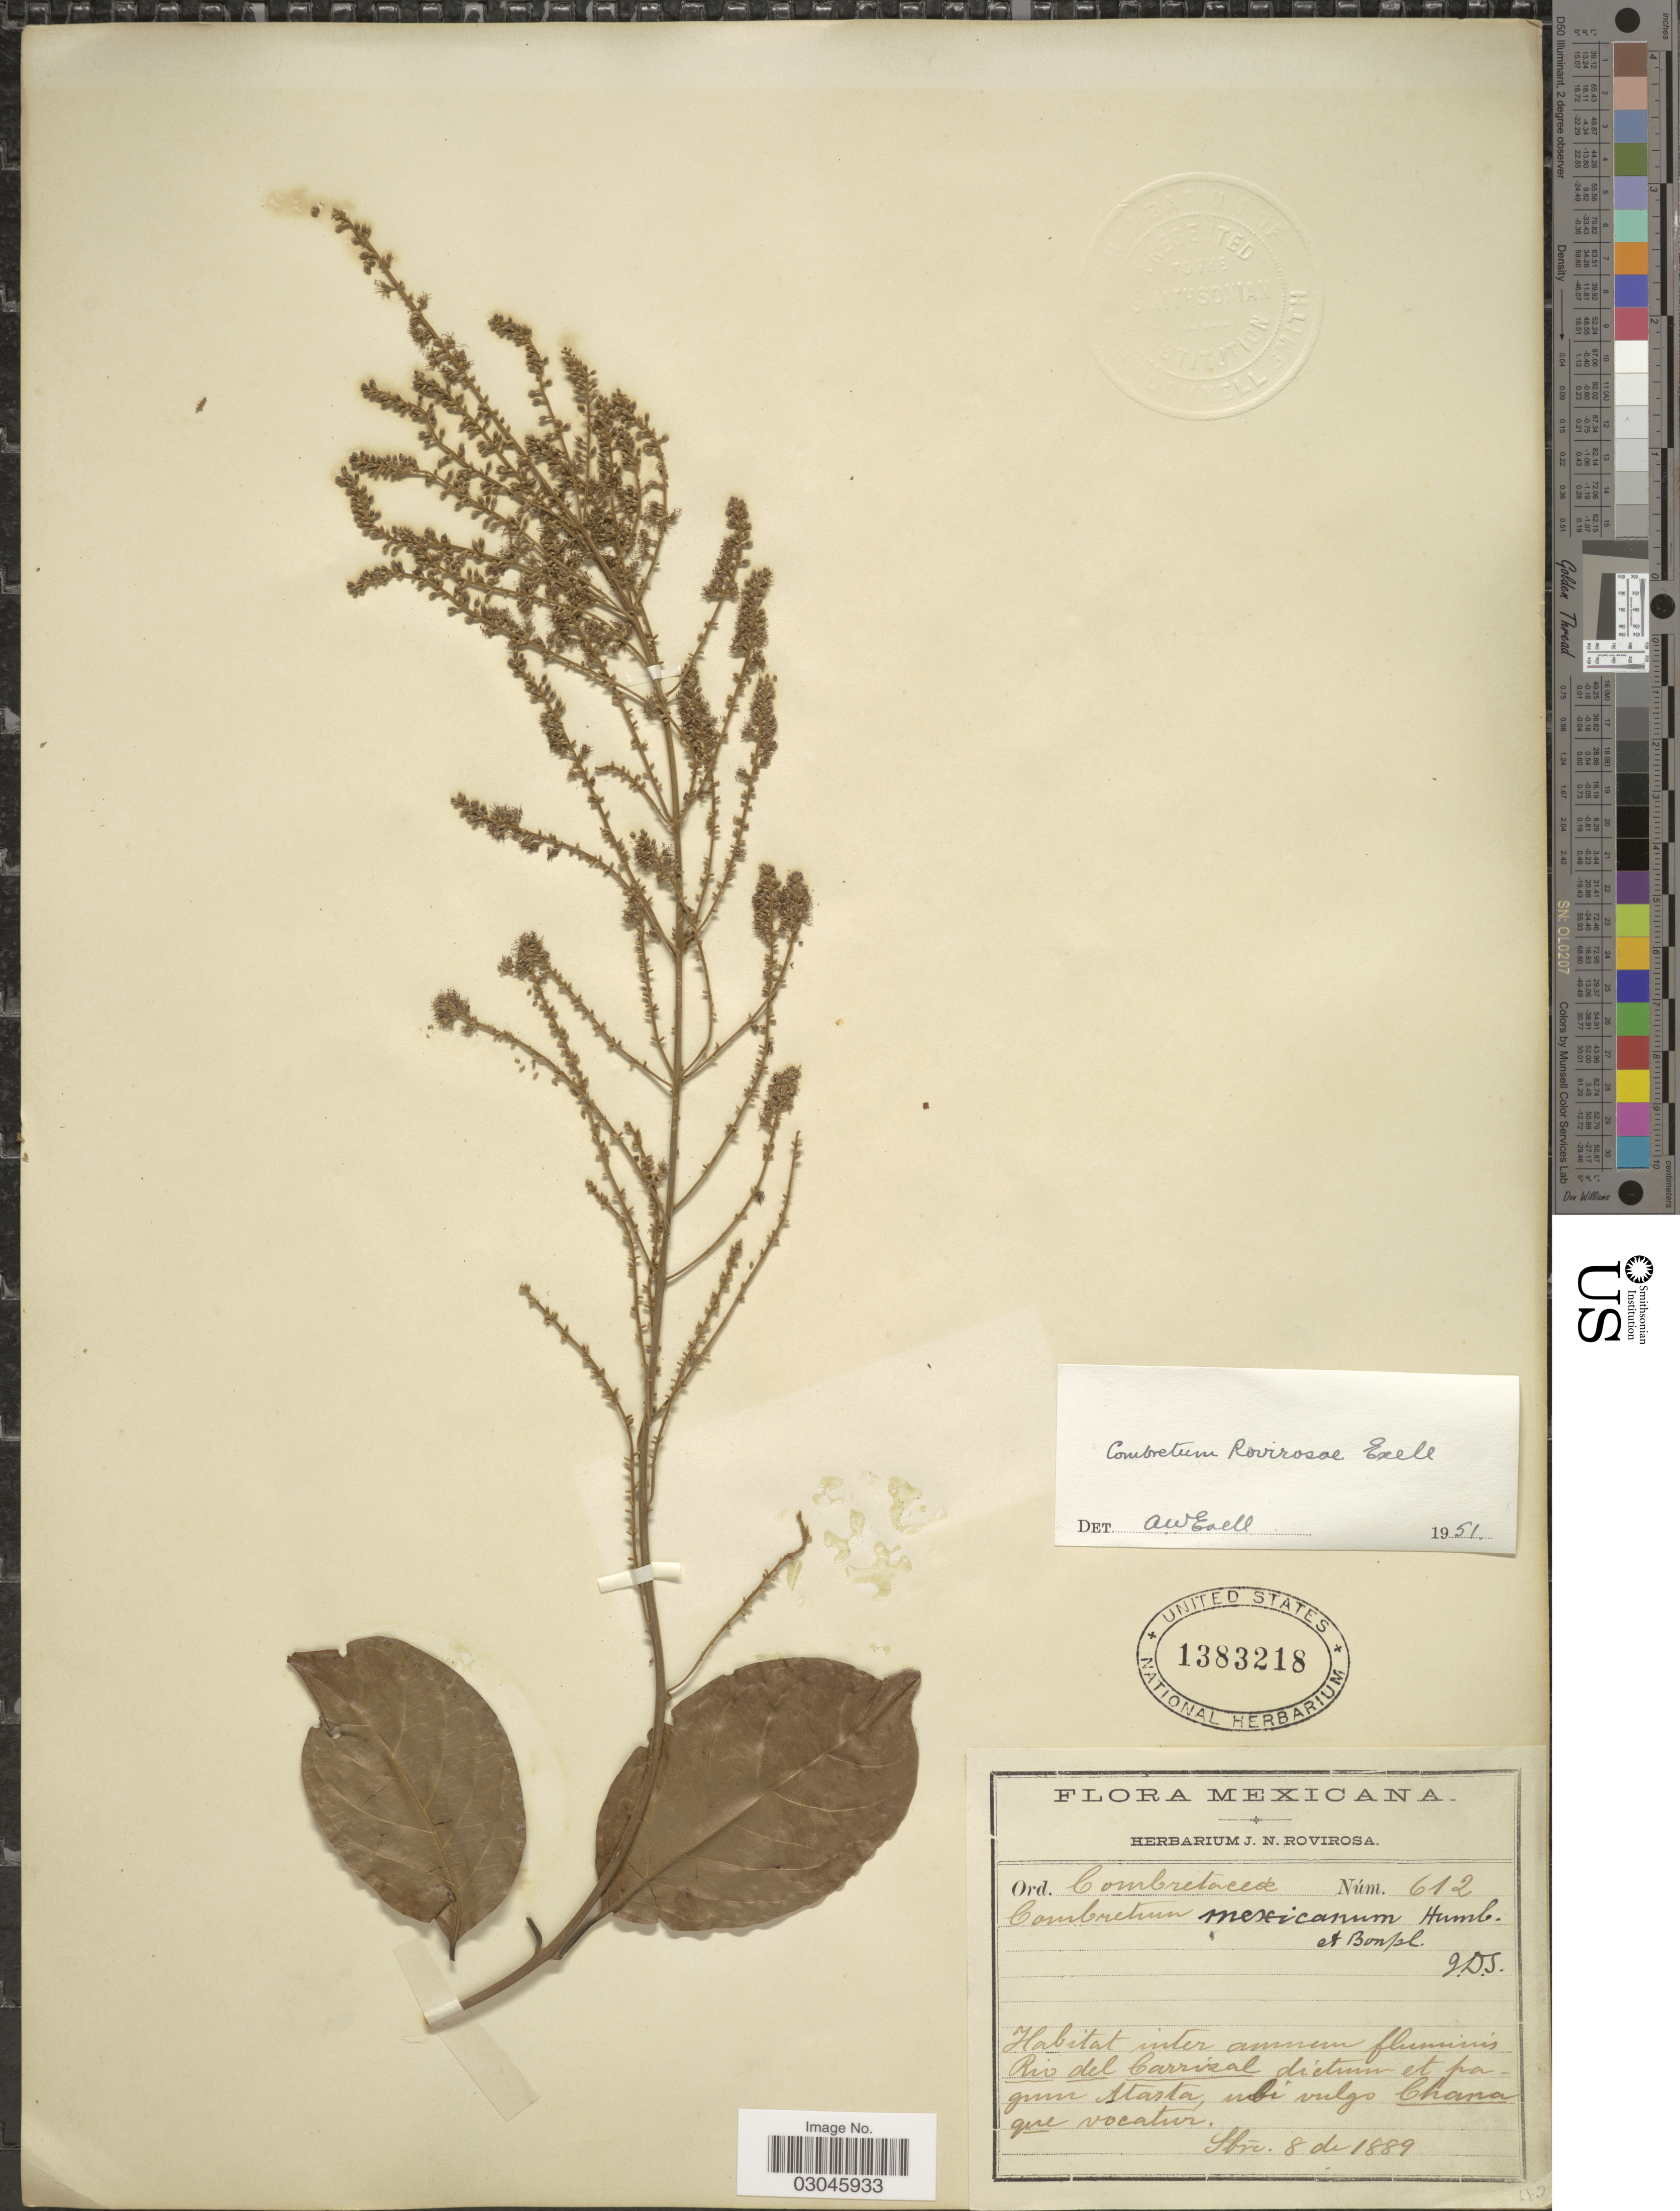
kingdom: Plantae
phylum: Tracheophyta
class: Magnoliopsida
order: Myrtales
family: Combretaceae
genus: Combretum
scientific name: Combretum rovirosae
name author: Exell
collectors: ex herb. J. N. Rovirosa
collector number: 612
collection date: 1889-09-08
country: Mexico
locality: Rio del Carrizal dictum et pagum Atasta ubi vulgo Chanaque vocatur.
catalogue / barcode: US 1383218